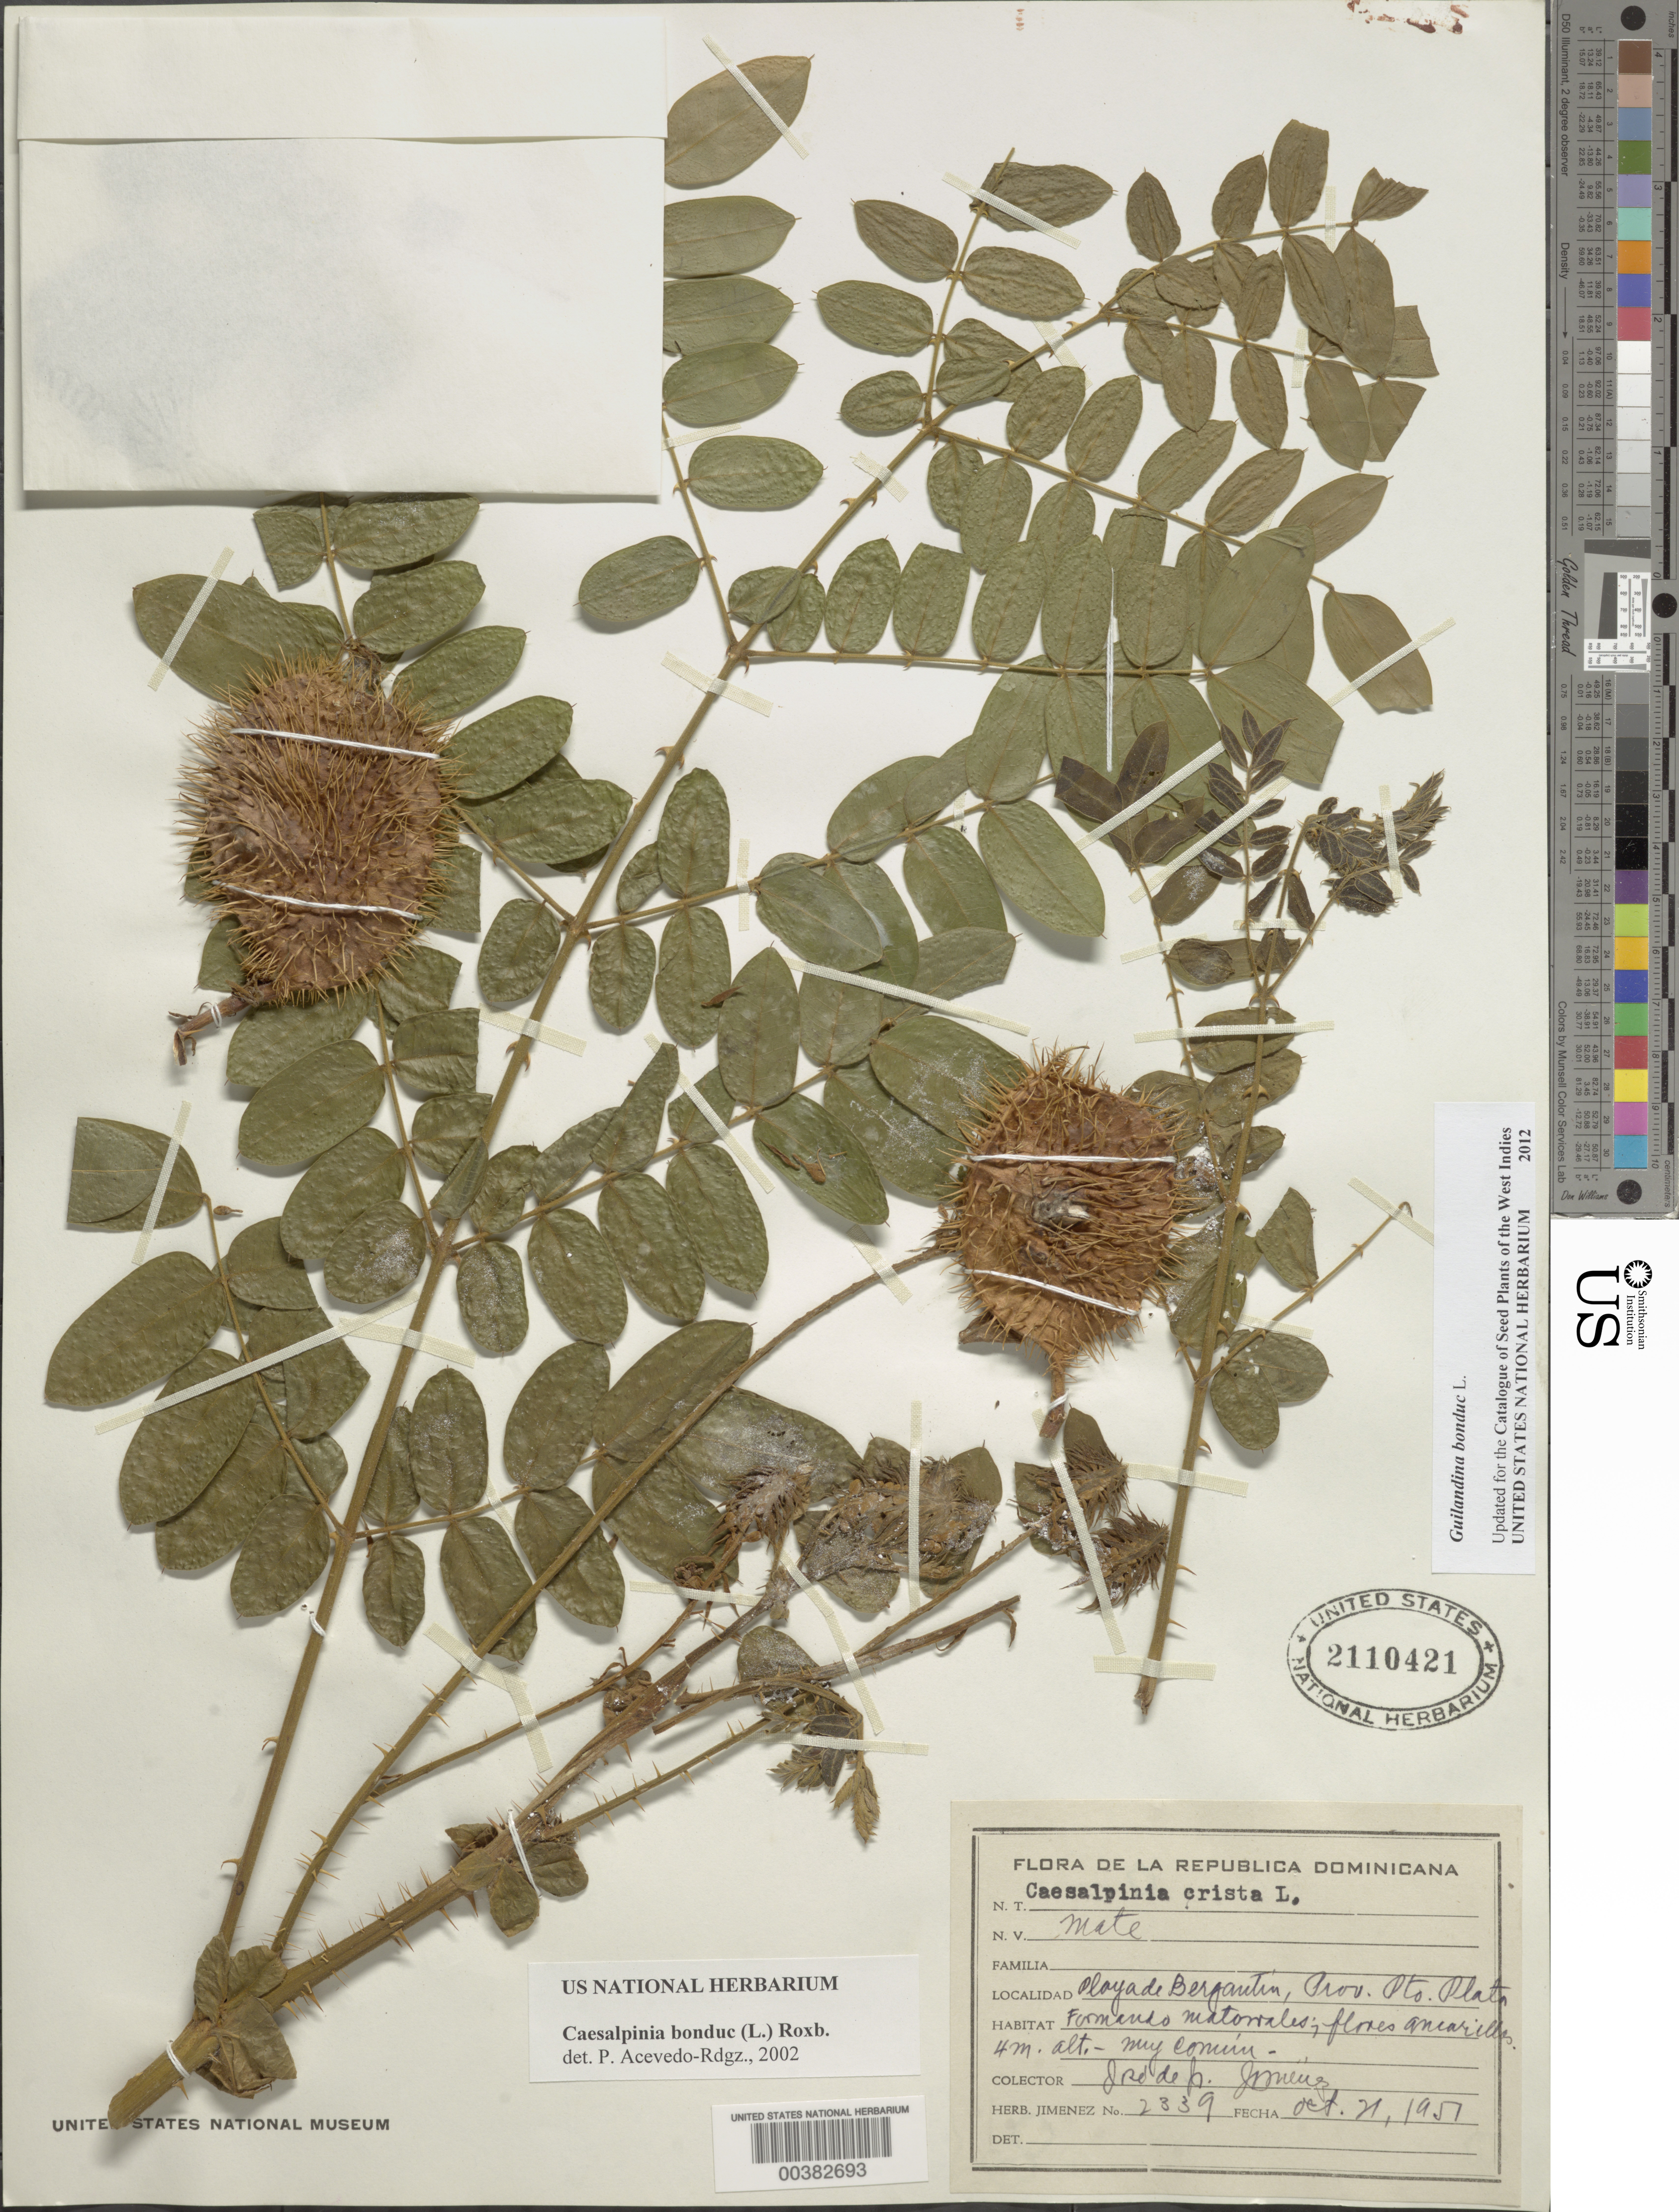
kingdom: Plantae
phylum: Tracheophyta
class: Magnoliopsida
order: Fabales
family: Fabaceae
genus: Guilandina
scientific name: Guilandina bonduc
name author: L.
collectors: J. J. Jiménez Almonte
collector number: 2339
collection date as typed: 21 Oct 1951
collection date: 1951-10-21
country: Dominican Republic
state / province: Puerto Plata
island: Hispaniola Island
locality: Playa de bergantin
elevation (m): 4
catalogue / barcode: US 2110421